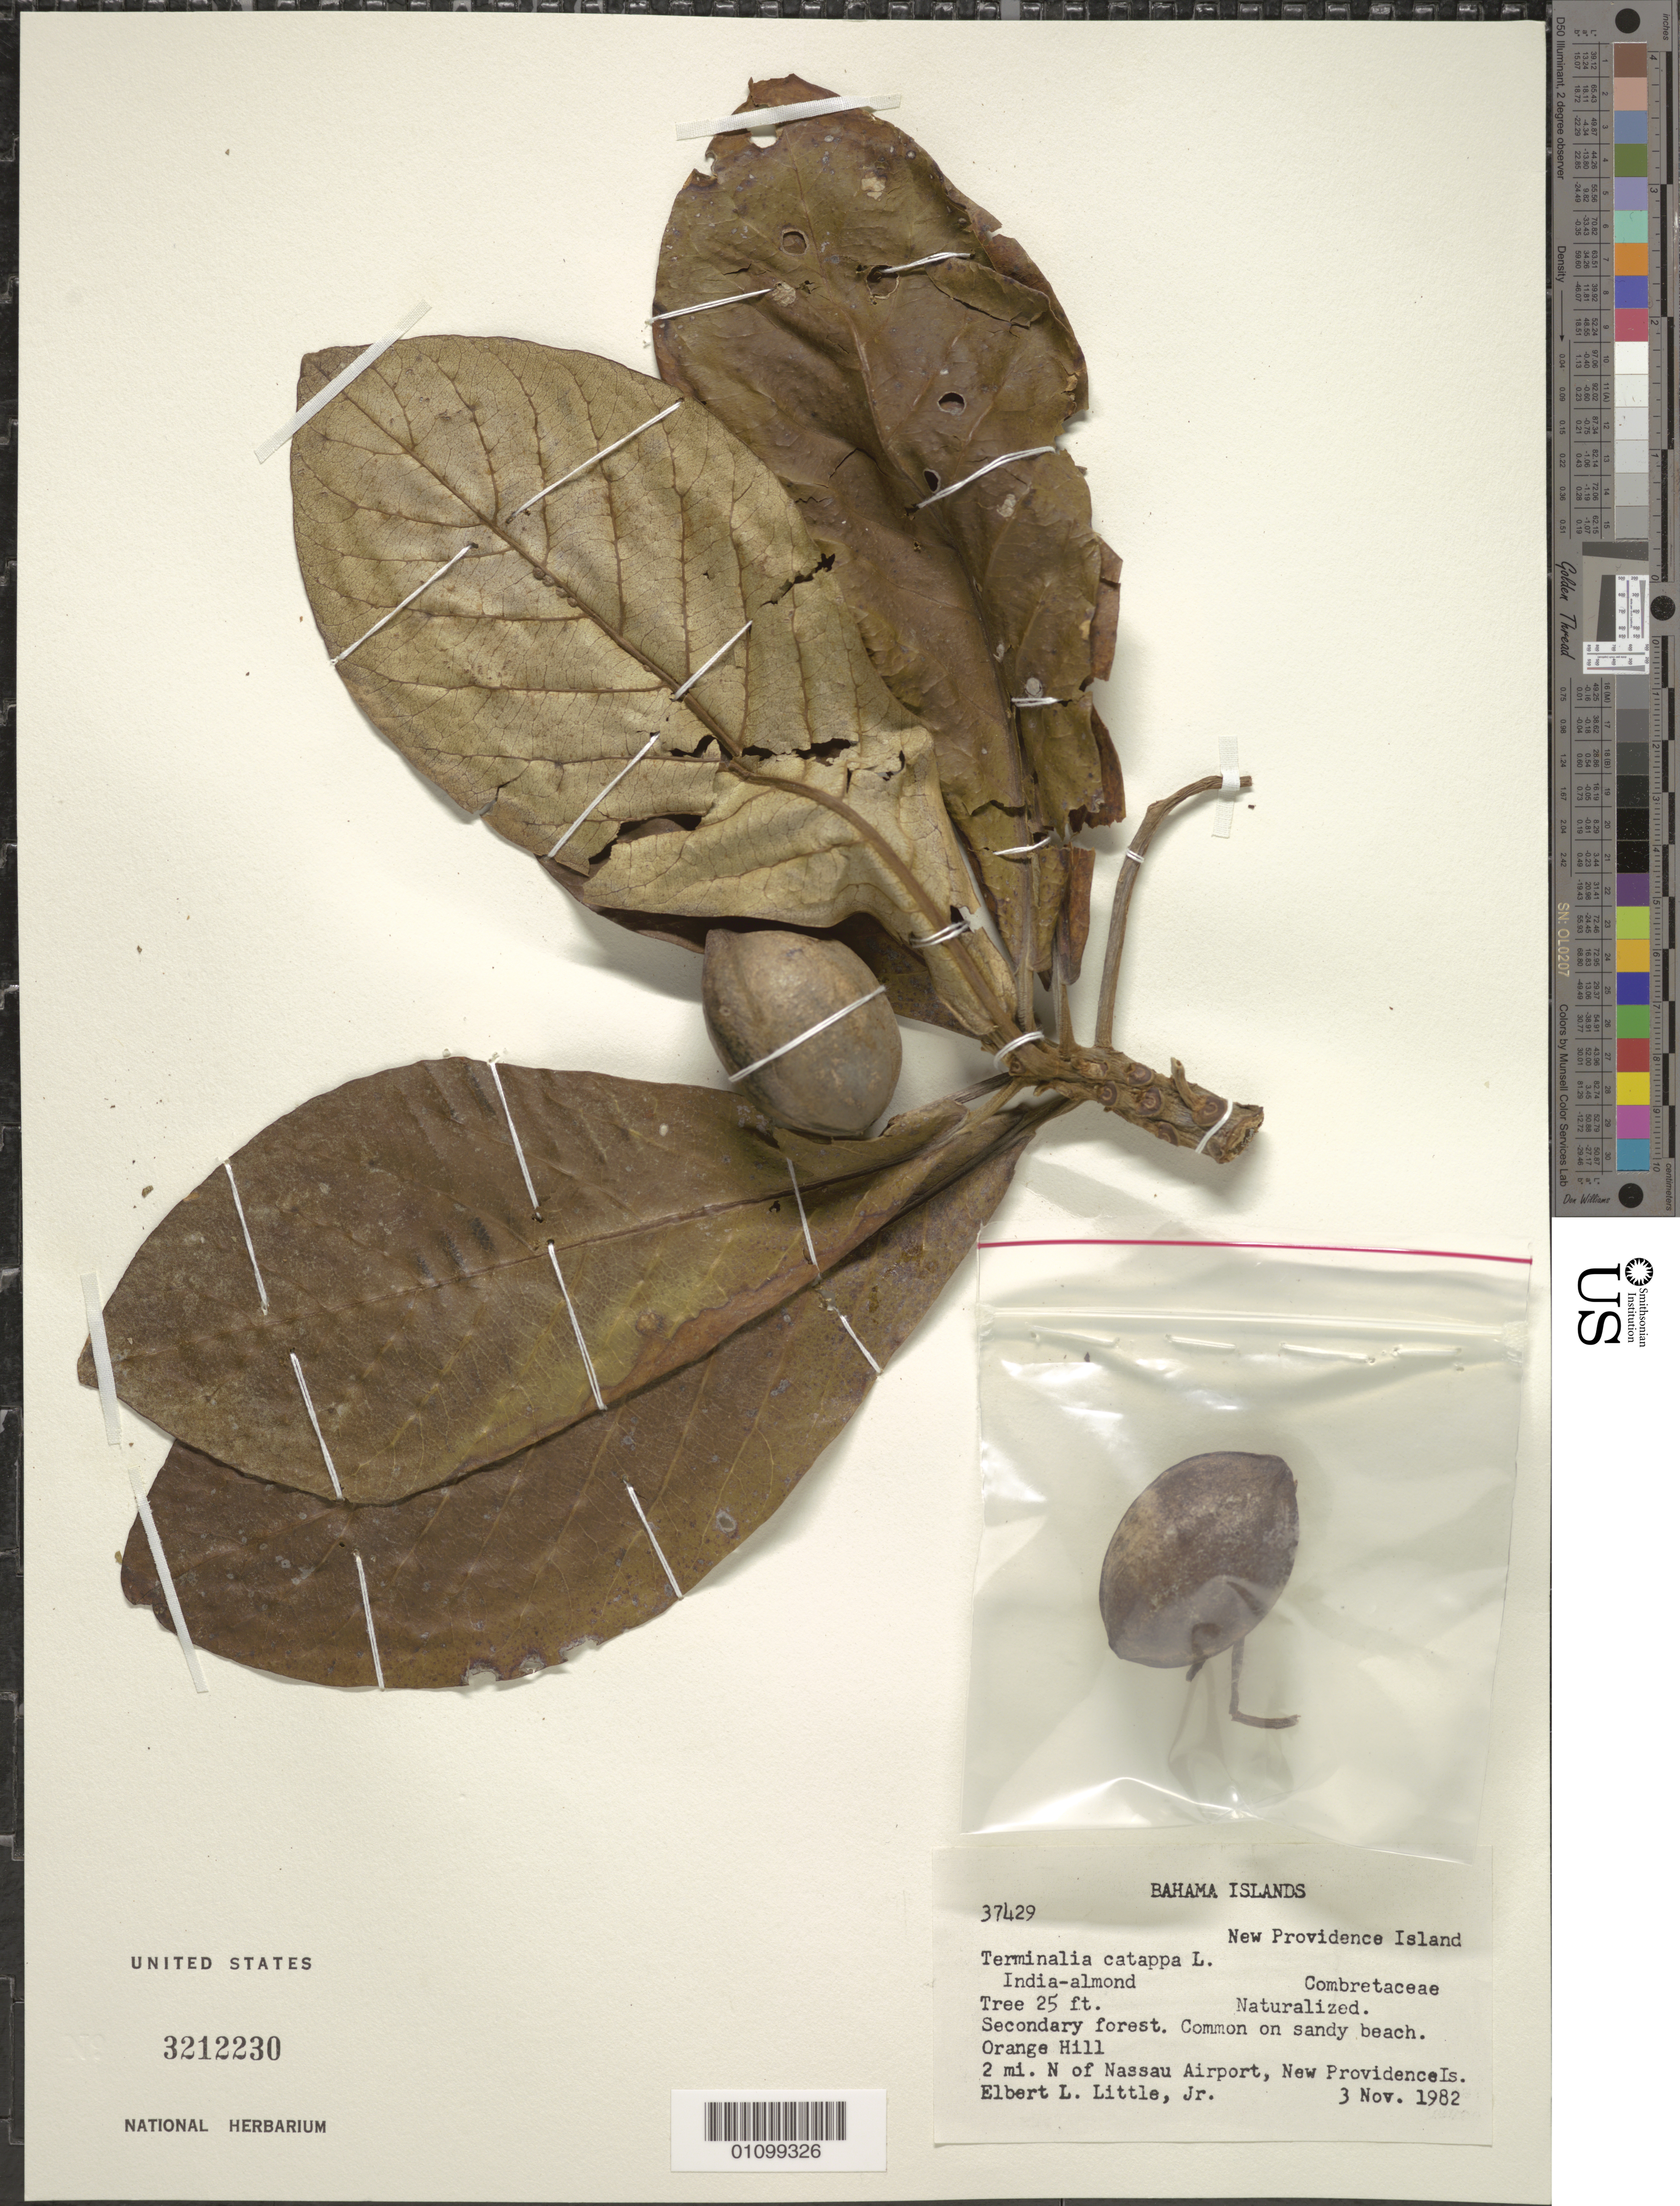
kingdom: Plantae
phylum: Tracheophyta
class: Magnoliopsida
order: Myrtales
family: Combretaceae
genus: Terminalia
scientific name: Terminalia catappa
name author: L.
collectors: E. L. Little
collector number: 37429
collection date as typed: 03 Nov 1982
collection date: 1982-11-03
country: Bahamas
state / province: New Providence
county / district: Nassau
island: New Providence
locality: Secondary forest. Common on sandy beach. Orange Hill. 2 mi. N of Nassau Airport.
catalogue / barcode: US 3212230